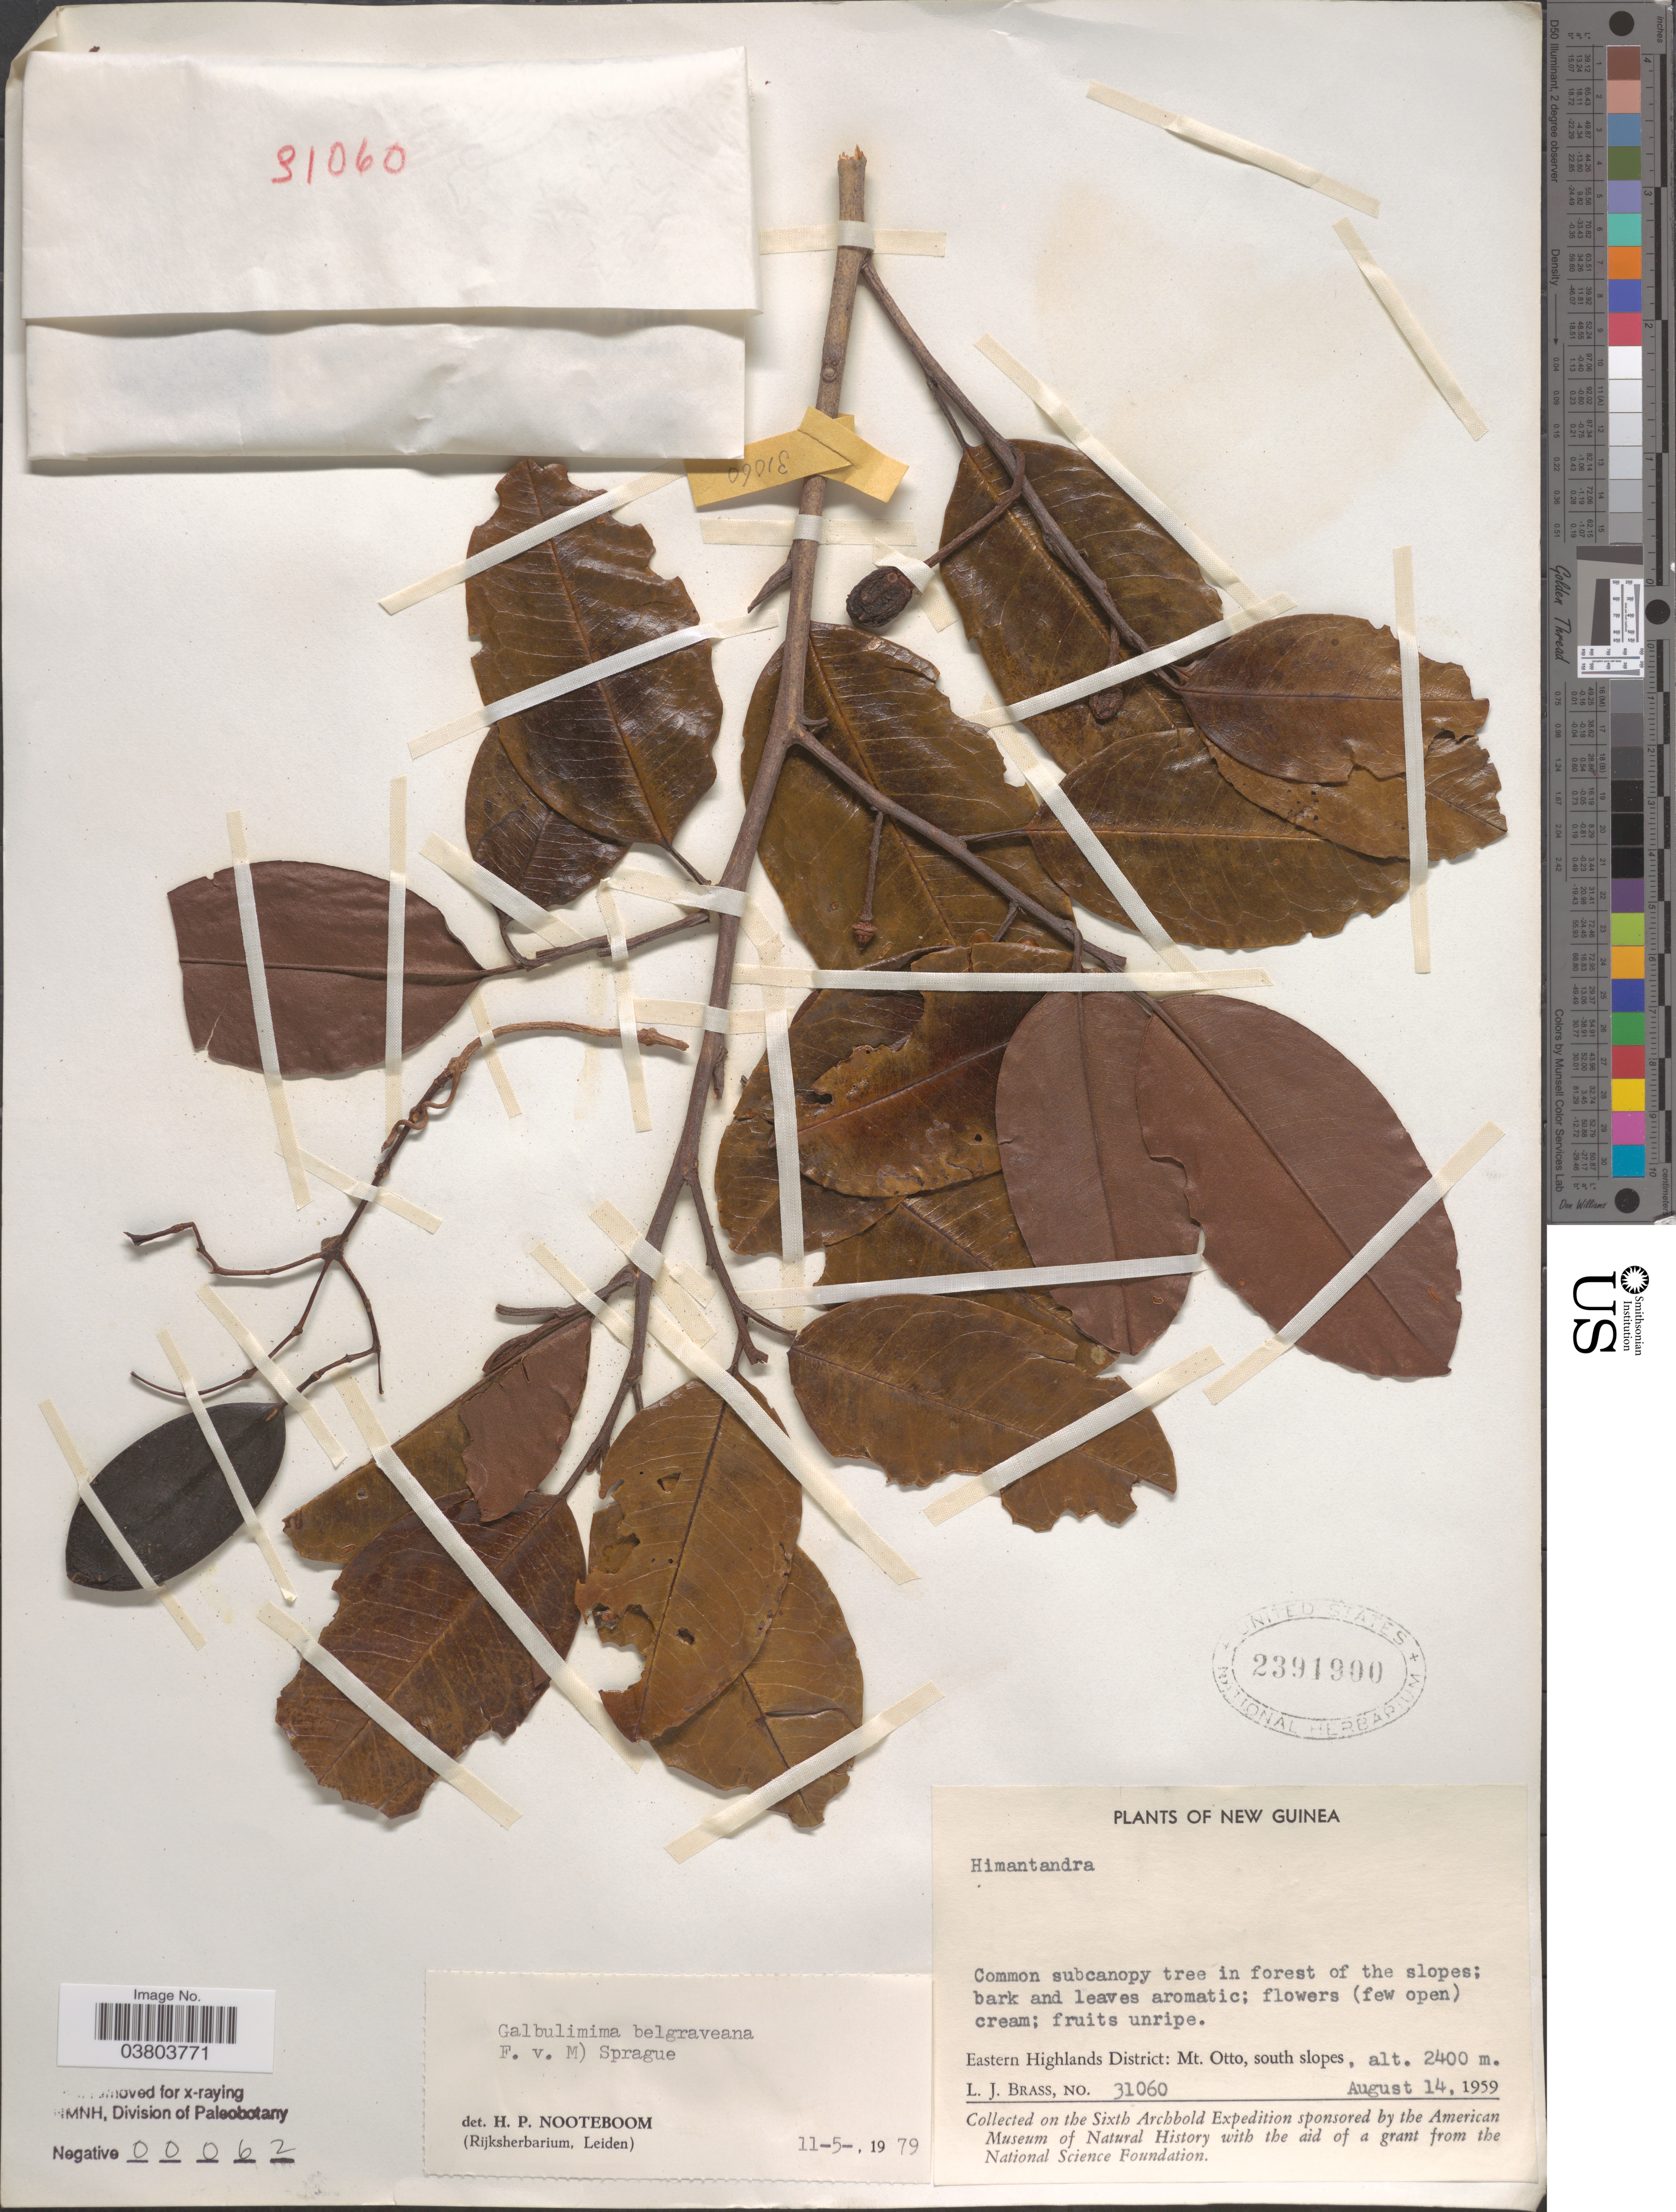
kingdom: Plantae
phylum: Tracheophyta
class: Magnoliopsida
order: Magnoliales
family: Himantandraceae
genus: Galbulimima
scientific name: Galbulimima belgraveana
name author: (F. Muell.) Sprague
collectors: L. J. Brass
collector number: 31060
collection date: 1959-08-14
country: Papua New Guinea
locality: New Guinea. Eastern Highlands District: Mt. Otto, south slopes.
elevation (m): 2400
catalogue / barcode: US 2391900